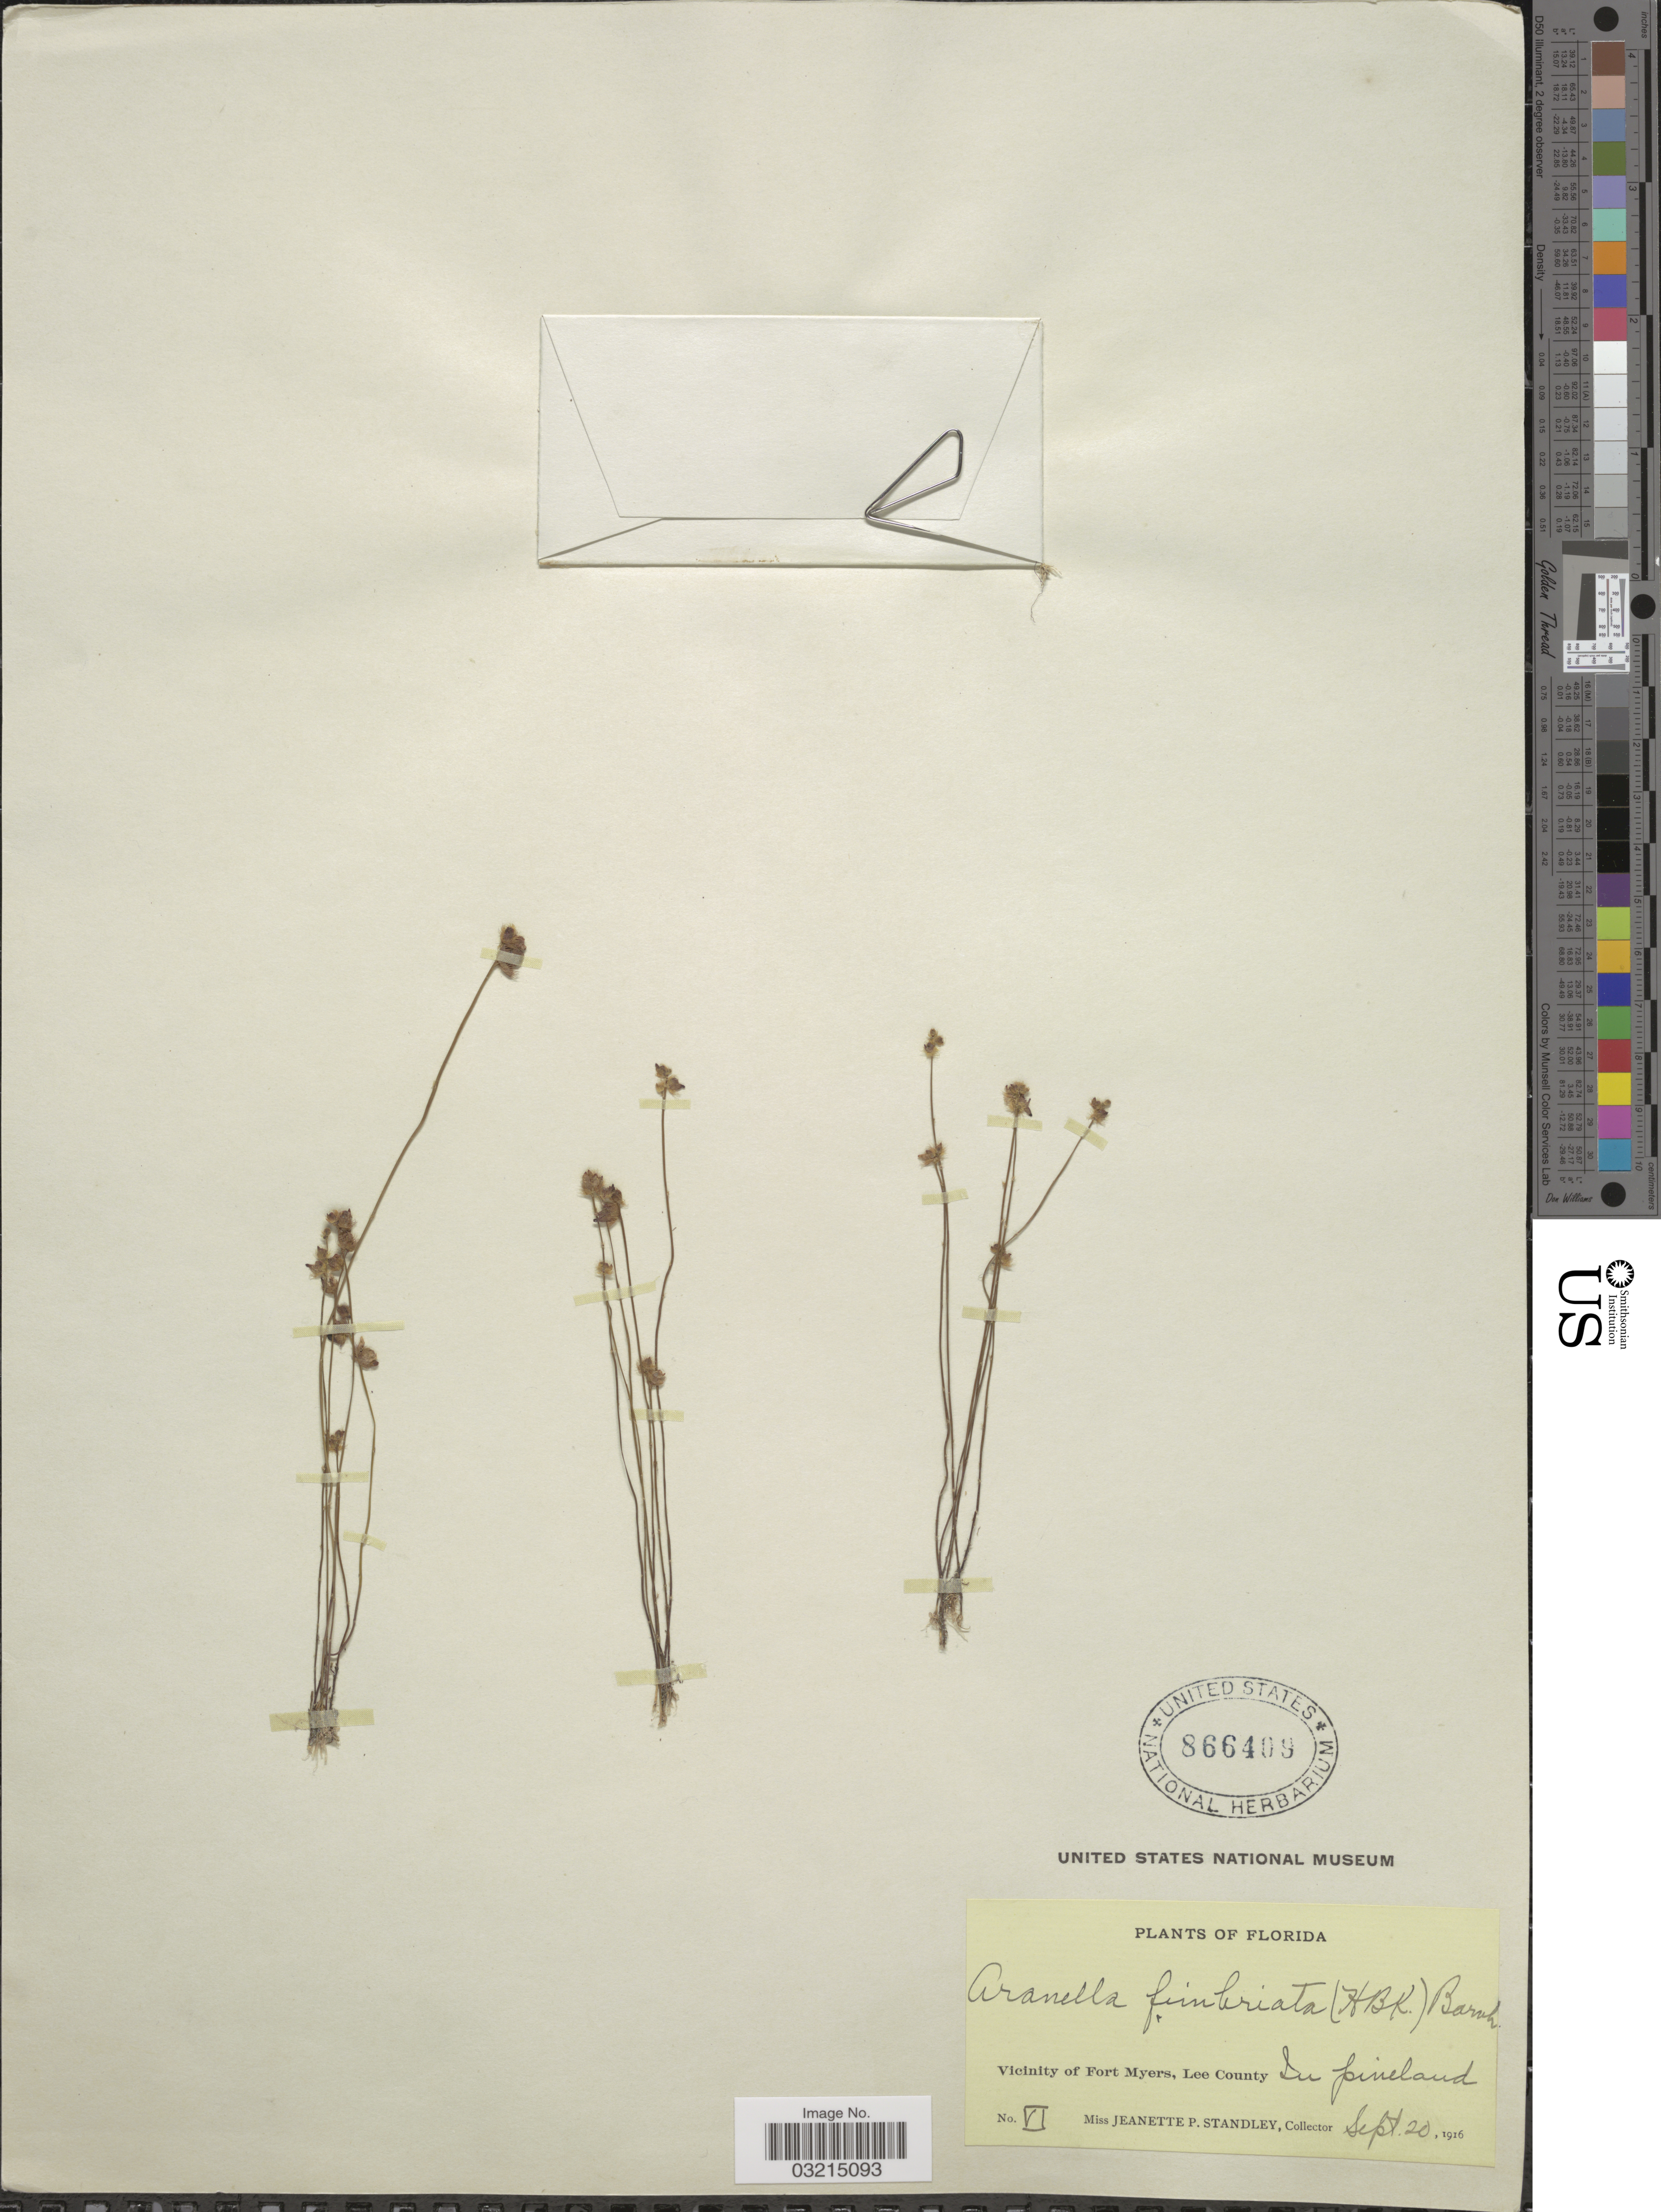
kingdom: Plantae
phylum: Tracheophyta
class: Magnoliopsida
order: Lamiales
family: Lentibulariaceae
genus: Utricularia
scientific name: Utricularia fimbriata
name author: Kunth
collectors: J. P. Standley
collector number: VI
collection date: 1916-09-20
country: United States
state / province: Florida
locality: Vicinity of Fort Myers, Lee County.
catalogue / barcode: US 866409